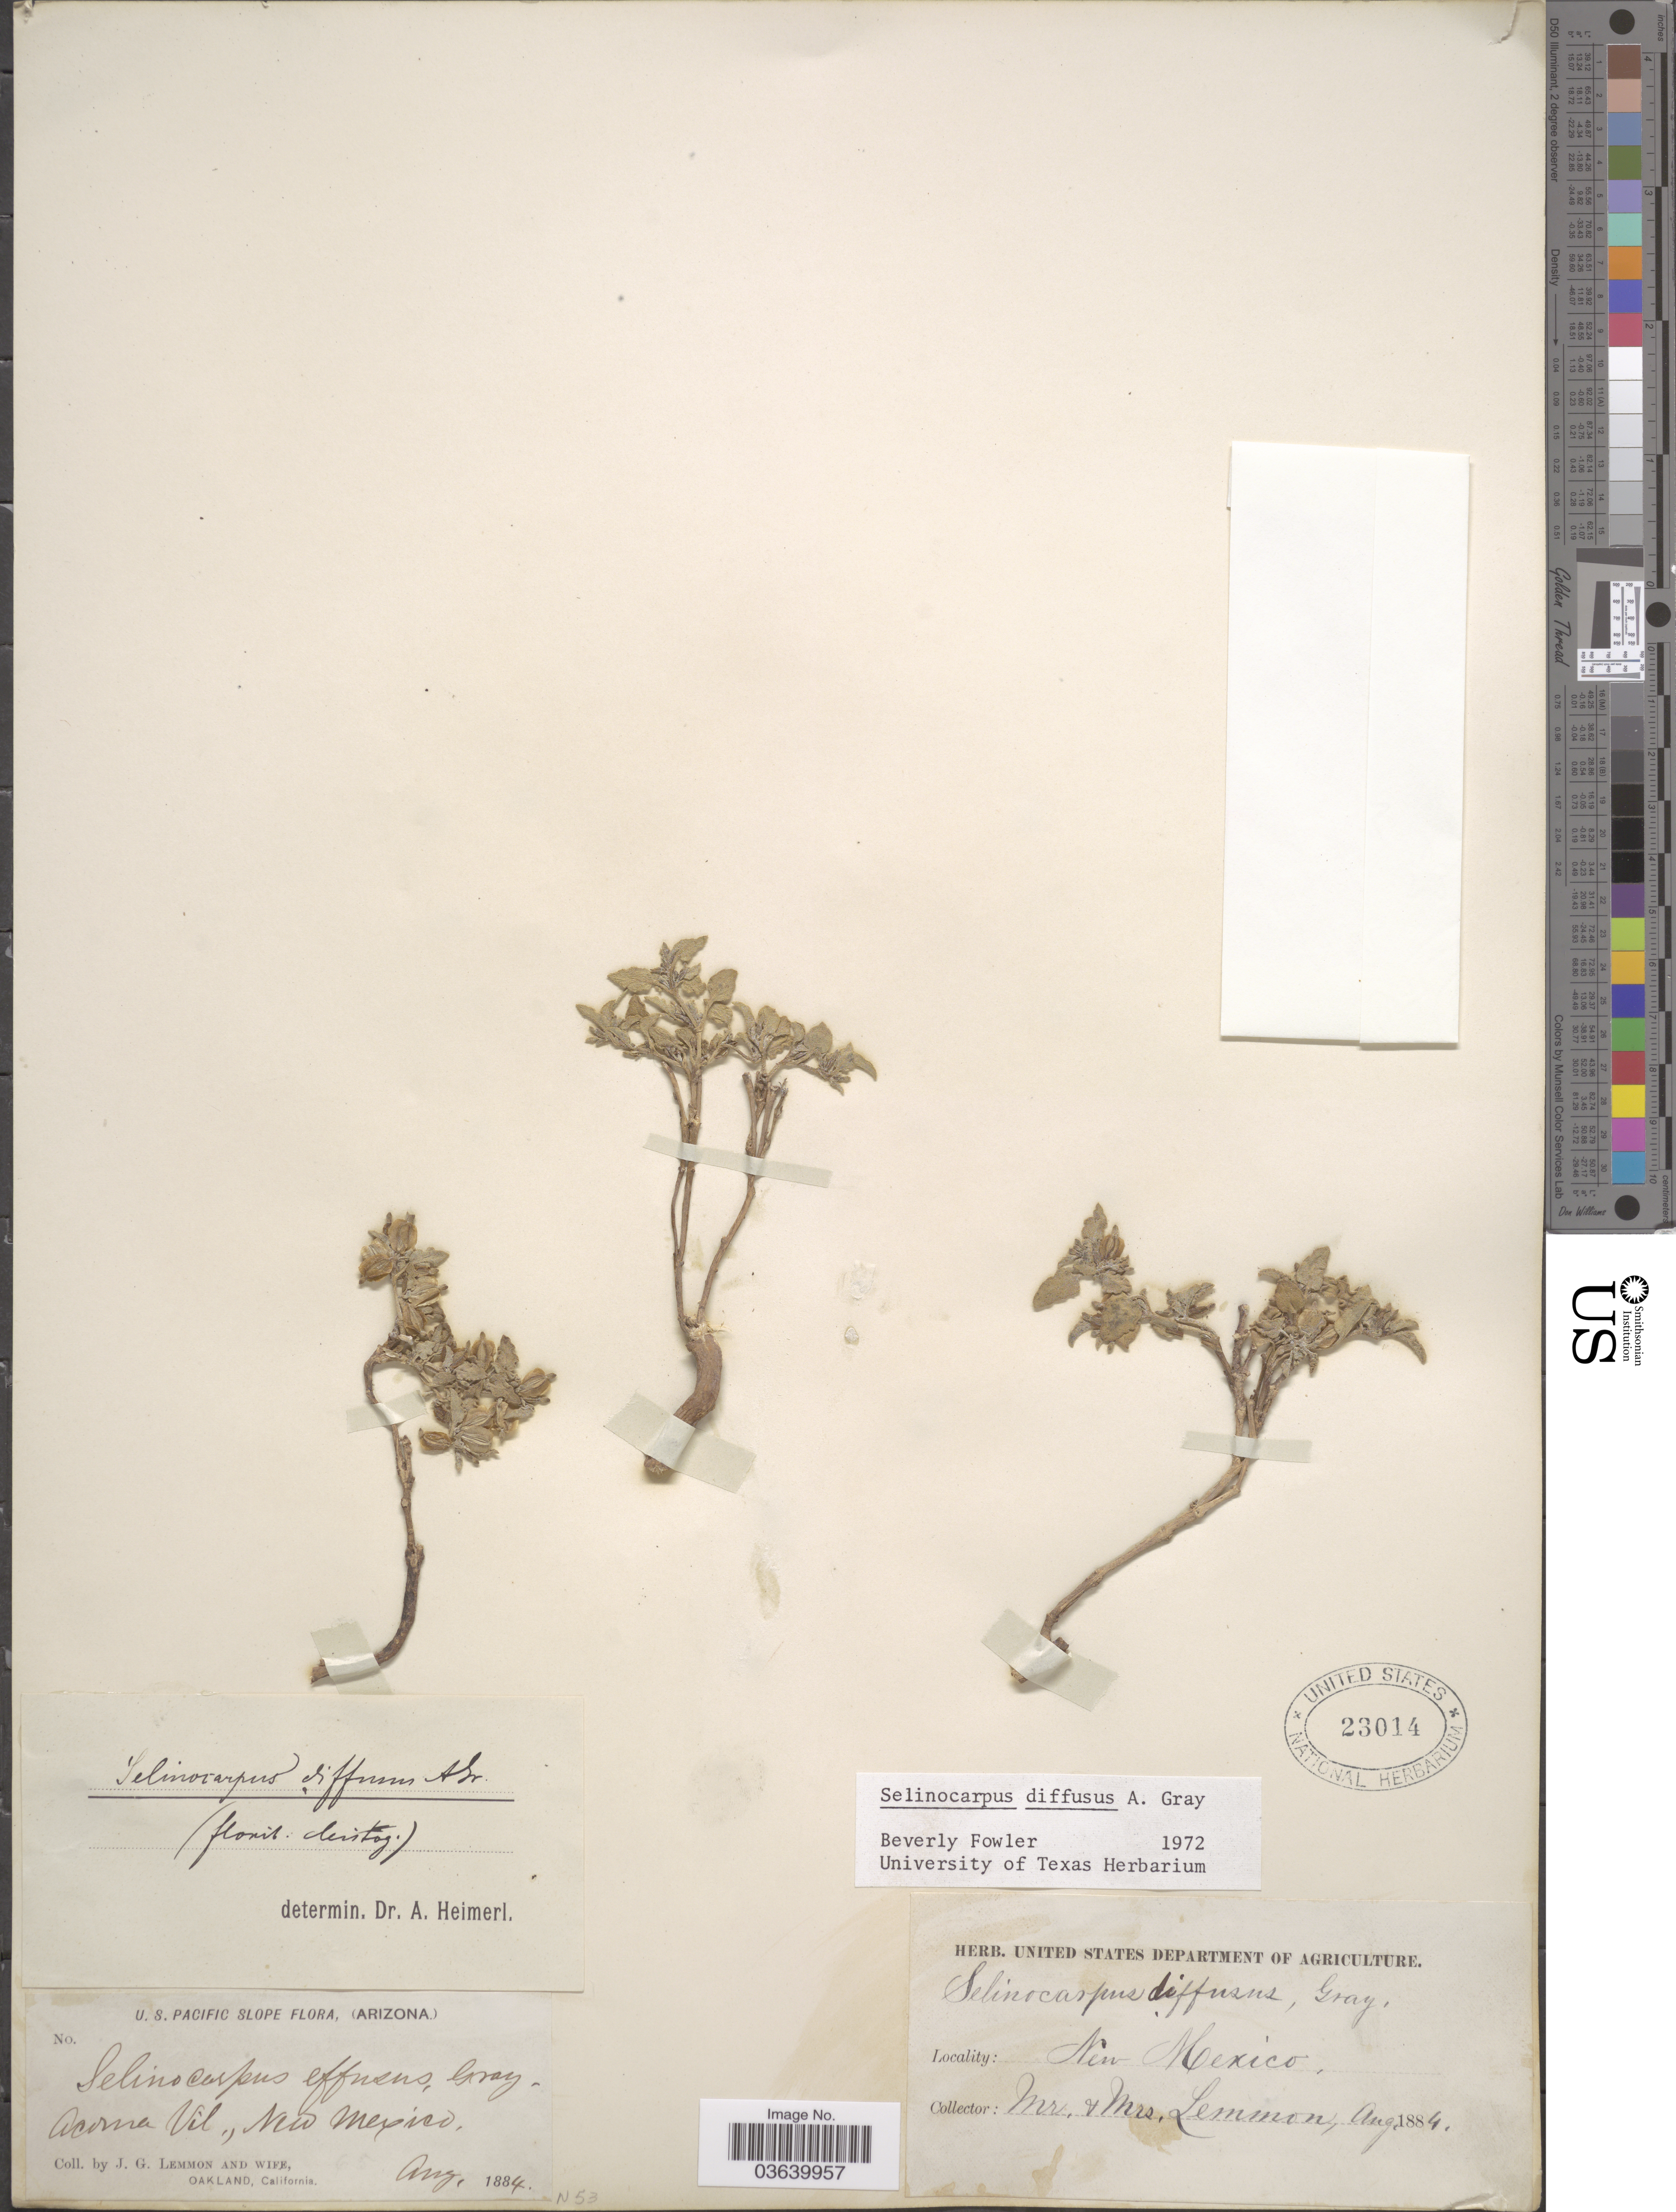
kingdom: Plantae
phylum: Tracheophyta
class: Magnoliopsida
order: Caryophyllales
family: Nyctaginaceae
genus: Acleisanthes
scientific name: Acleisanthes diffusa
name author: (A. Gray) R.A. Levin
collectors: J. Lemmon & Mrs. J. G. Lemmon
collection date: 1884-08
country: United States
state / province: New Mexico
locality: U.S. Pacific Slope. Acoma Vil.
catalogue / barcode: US 23014